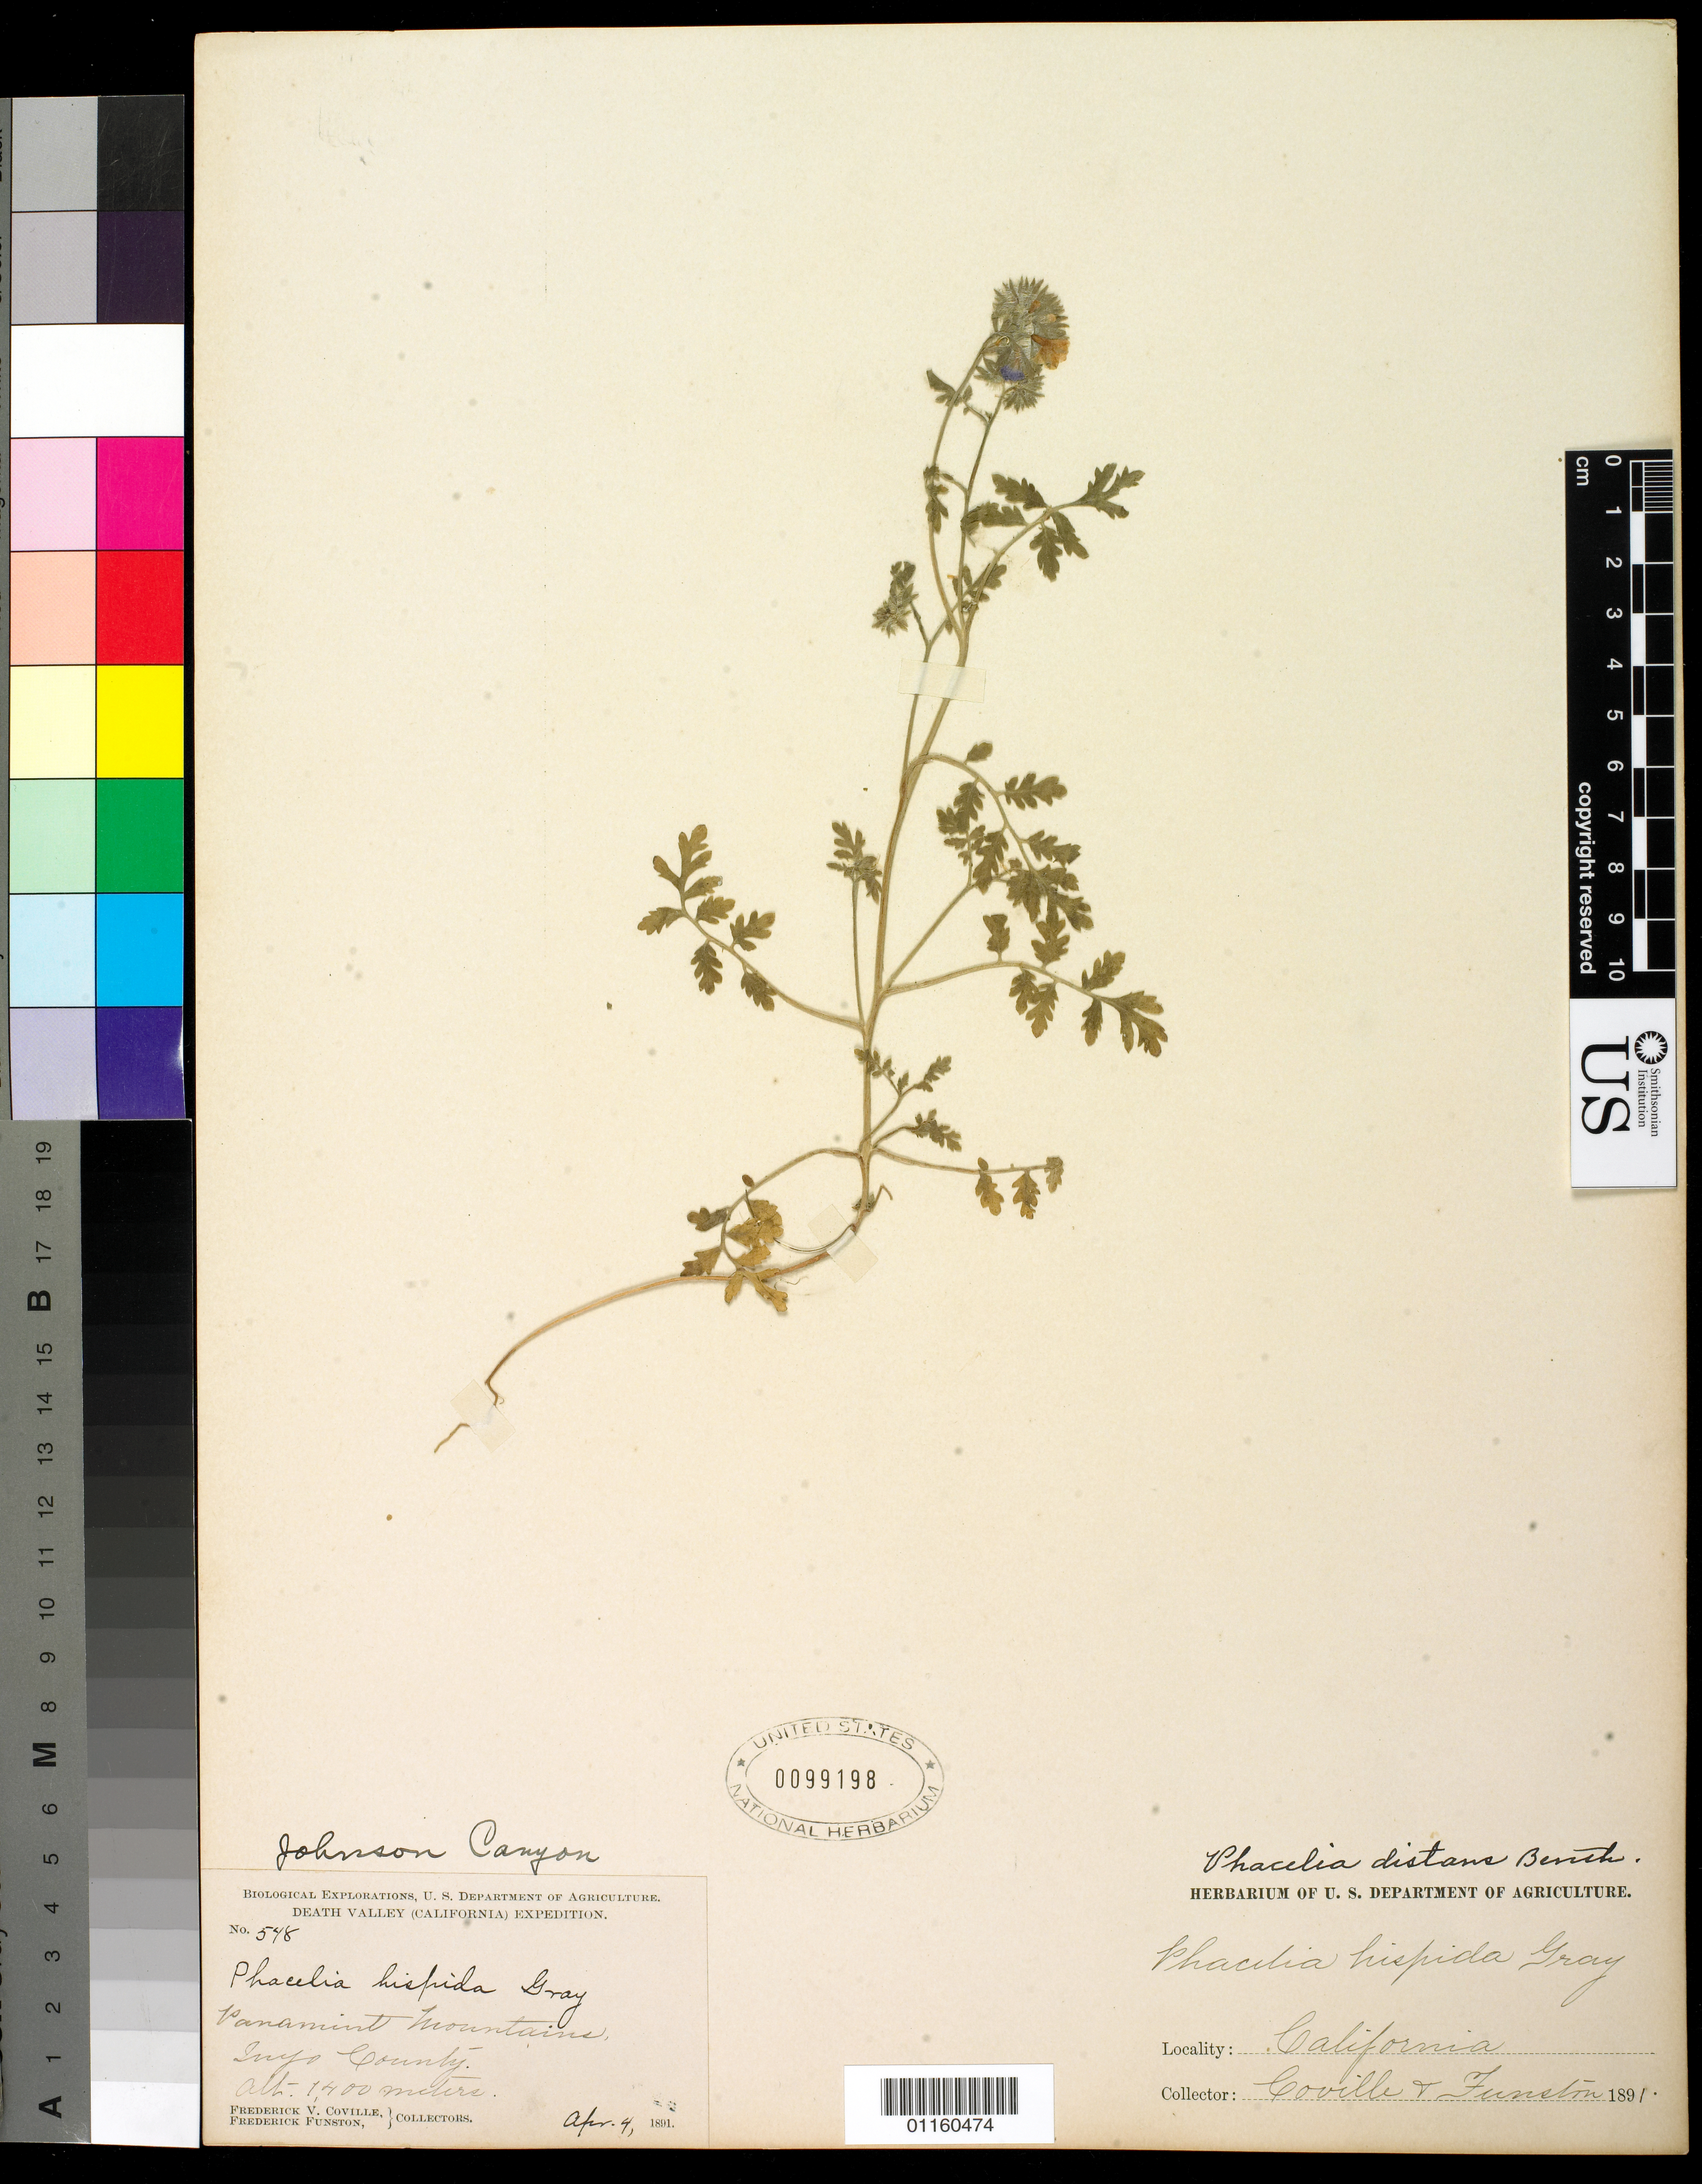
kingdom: Plantae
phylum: Tracheophyta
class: Magnoliopsida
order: Boraginales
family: Hydrophyllaceae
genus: Phacelia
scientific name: Phacelia distans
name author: Benth.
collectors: F. V. Coville & F. Funston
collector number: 548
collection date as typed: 4 Apr 1891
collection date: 1891-04-04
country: United States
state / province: California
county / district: Inyo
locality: Panamint Mts.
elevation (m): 1400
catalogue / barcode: US 99198